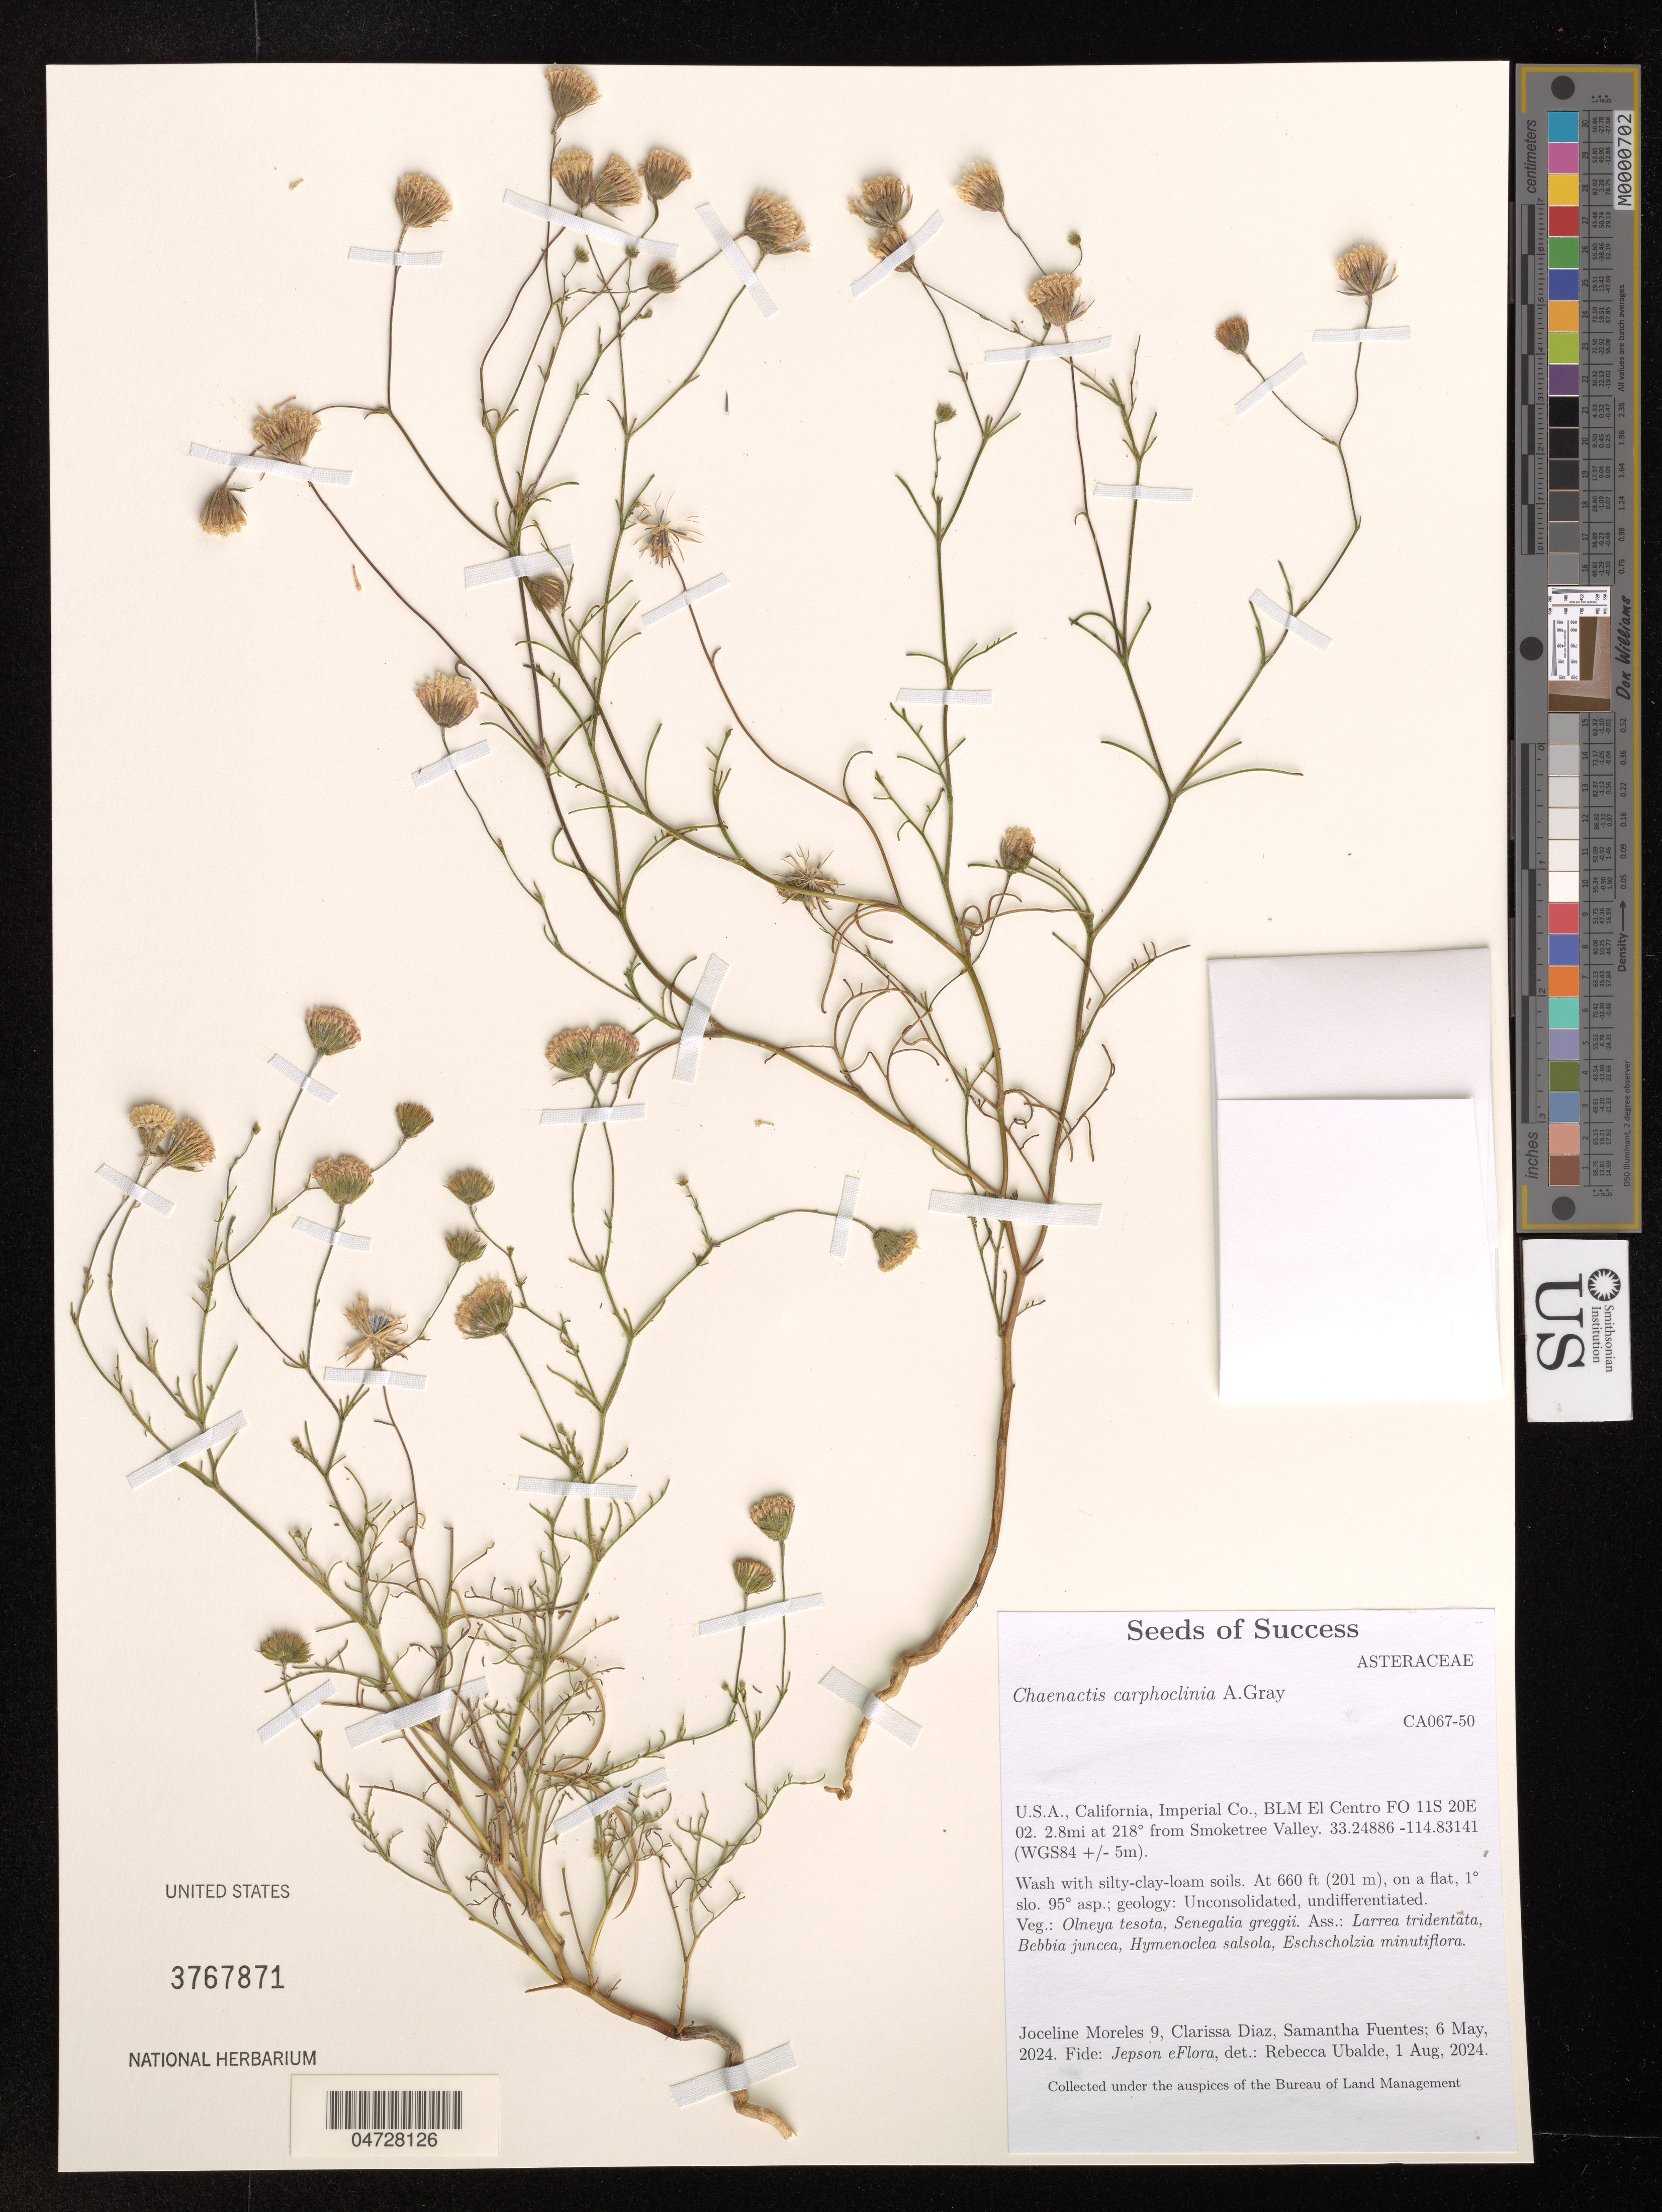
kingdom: Plantae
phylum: Tracheophyta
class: Magnoliopsida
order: Asterales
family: Asteraceae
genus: Chaenactis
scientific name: Chaenactis carphoclinia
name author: A. Gray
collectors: J. Moreles, C. Diaz & S. Fuentus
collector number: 9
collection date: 2024-05-06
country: United States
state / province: California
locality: Imperial Co., BLM El Centro FO 11S 20E 02. 2.8mi at 218° from Smoketree Valley.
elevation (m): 201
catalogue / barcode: US 3767871